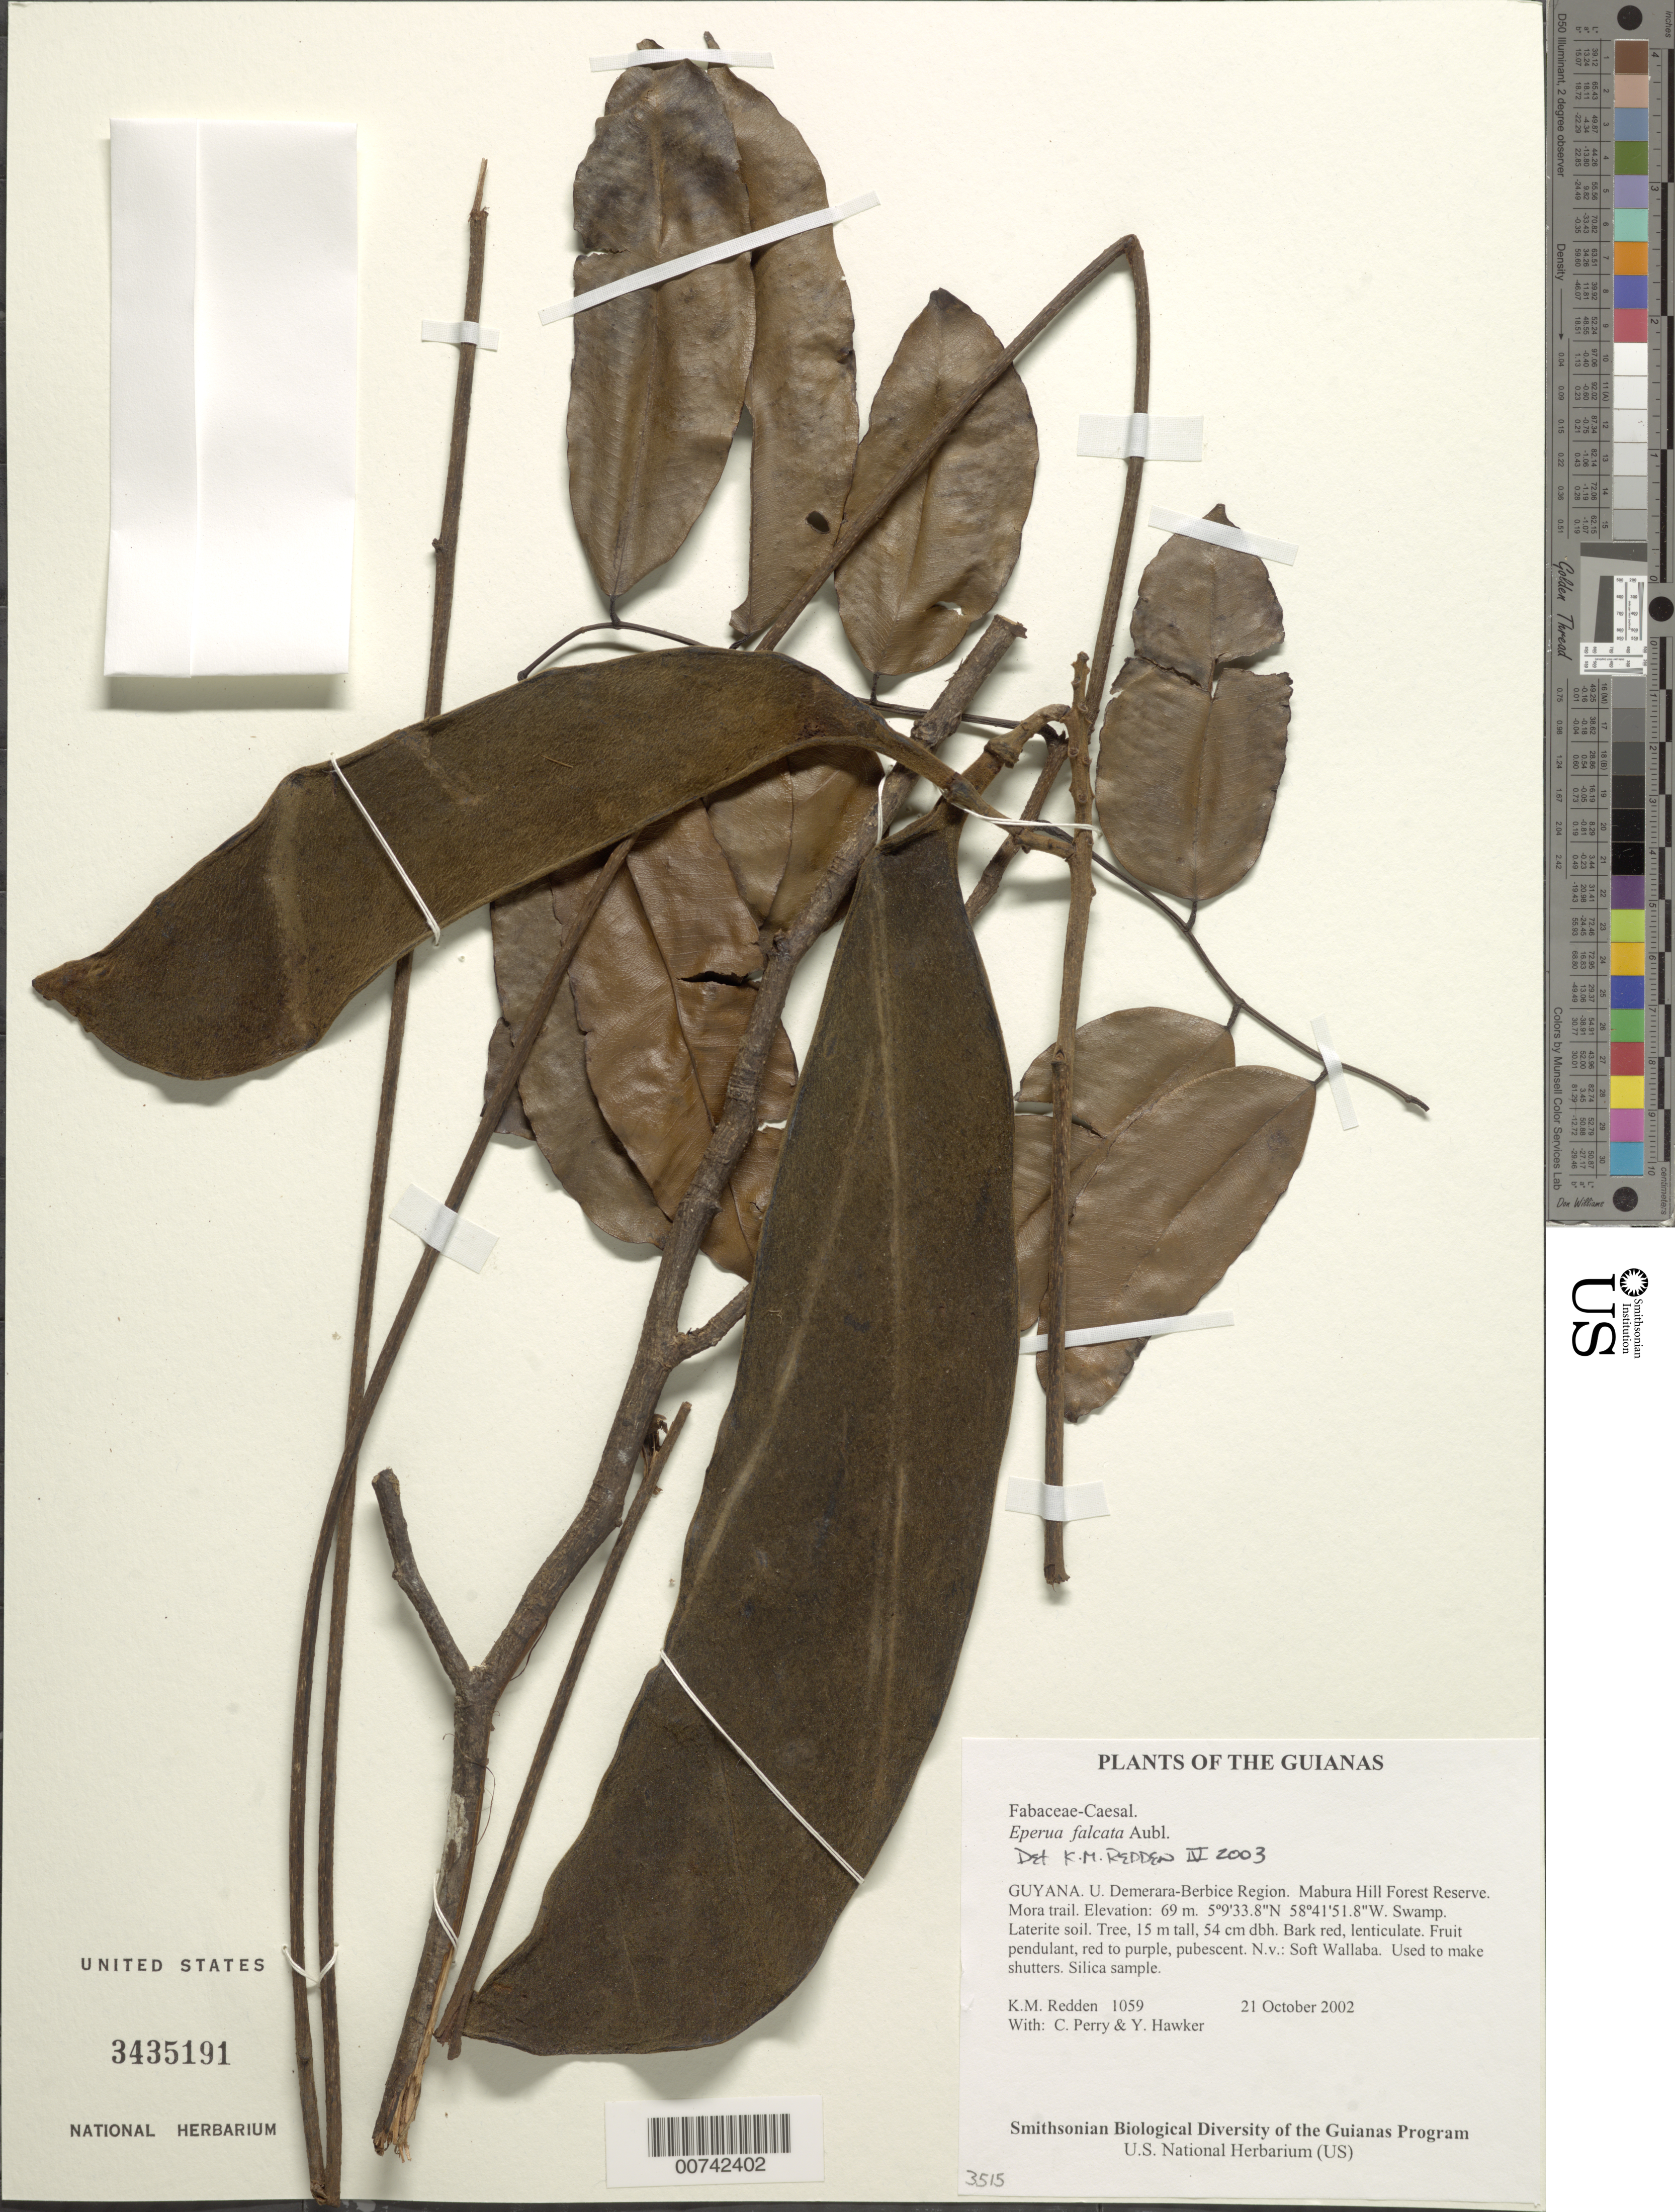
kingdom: Plantae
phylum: Tracheophyta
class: Magnoliopsida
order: Fabales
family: Fabaceae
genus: Eperua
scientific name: Eperua falcata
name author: Aubl.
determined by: Redden, K. M.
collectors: K. M. Redden, C. Perry & Y. Hawker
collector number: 1059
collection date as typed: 21 October 2002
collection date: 2002-10-21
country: Guyana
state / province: U. Demerara-Berbice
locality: Mabura Hill Forest Reserve. Mora trail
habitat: Swamp. Laterite soil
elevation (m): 69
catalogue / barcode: US 3435191